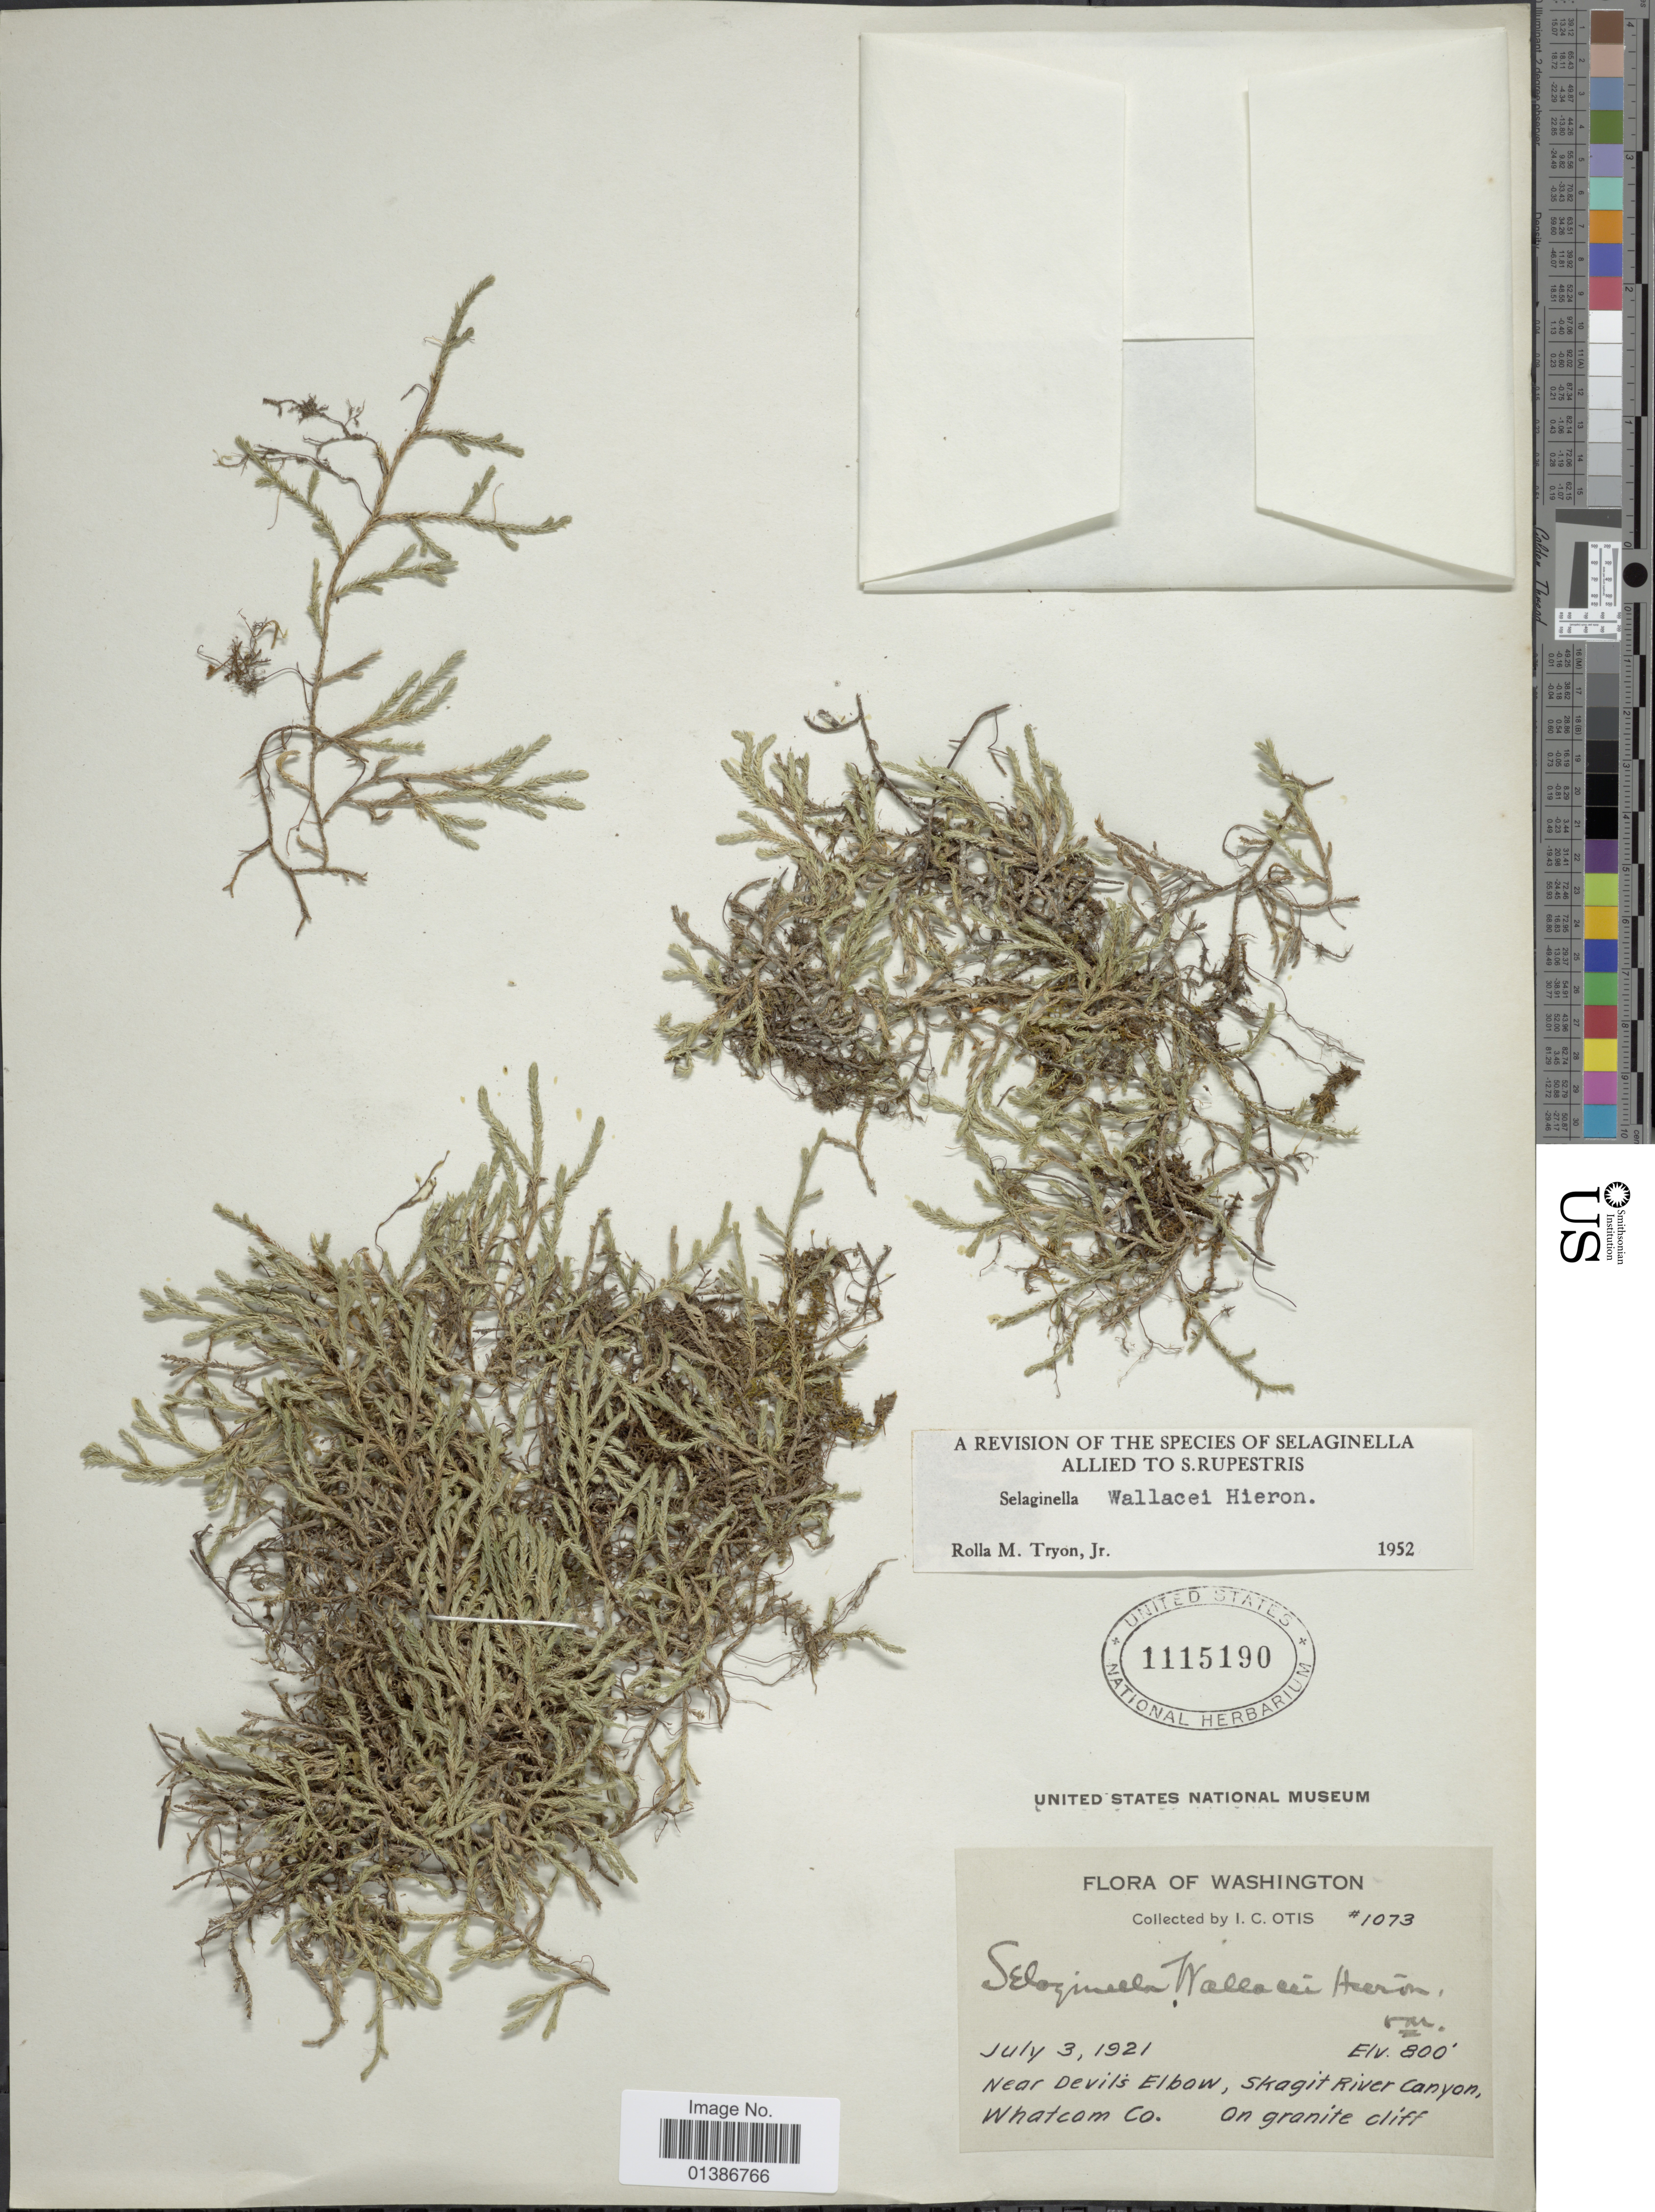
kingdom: Plantae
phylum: Tracheophyta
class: Lycopodiopsida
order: Selaginellales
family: Selaginellaceae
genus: Selaginella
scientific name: Selaginella wallacei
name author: Hieron.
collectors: I. C. Otis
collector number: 1073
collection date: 1921-07-03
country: United States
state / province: Washington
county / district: Whatcom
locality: Near Devil's Elbow, Skagit River Canyon, Whatcom Co.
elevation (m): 244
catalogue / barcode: US 1115190